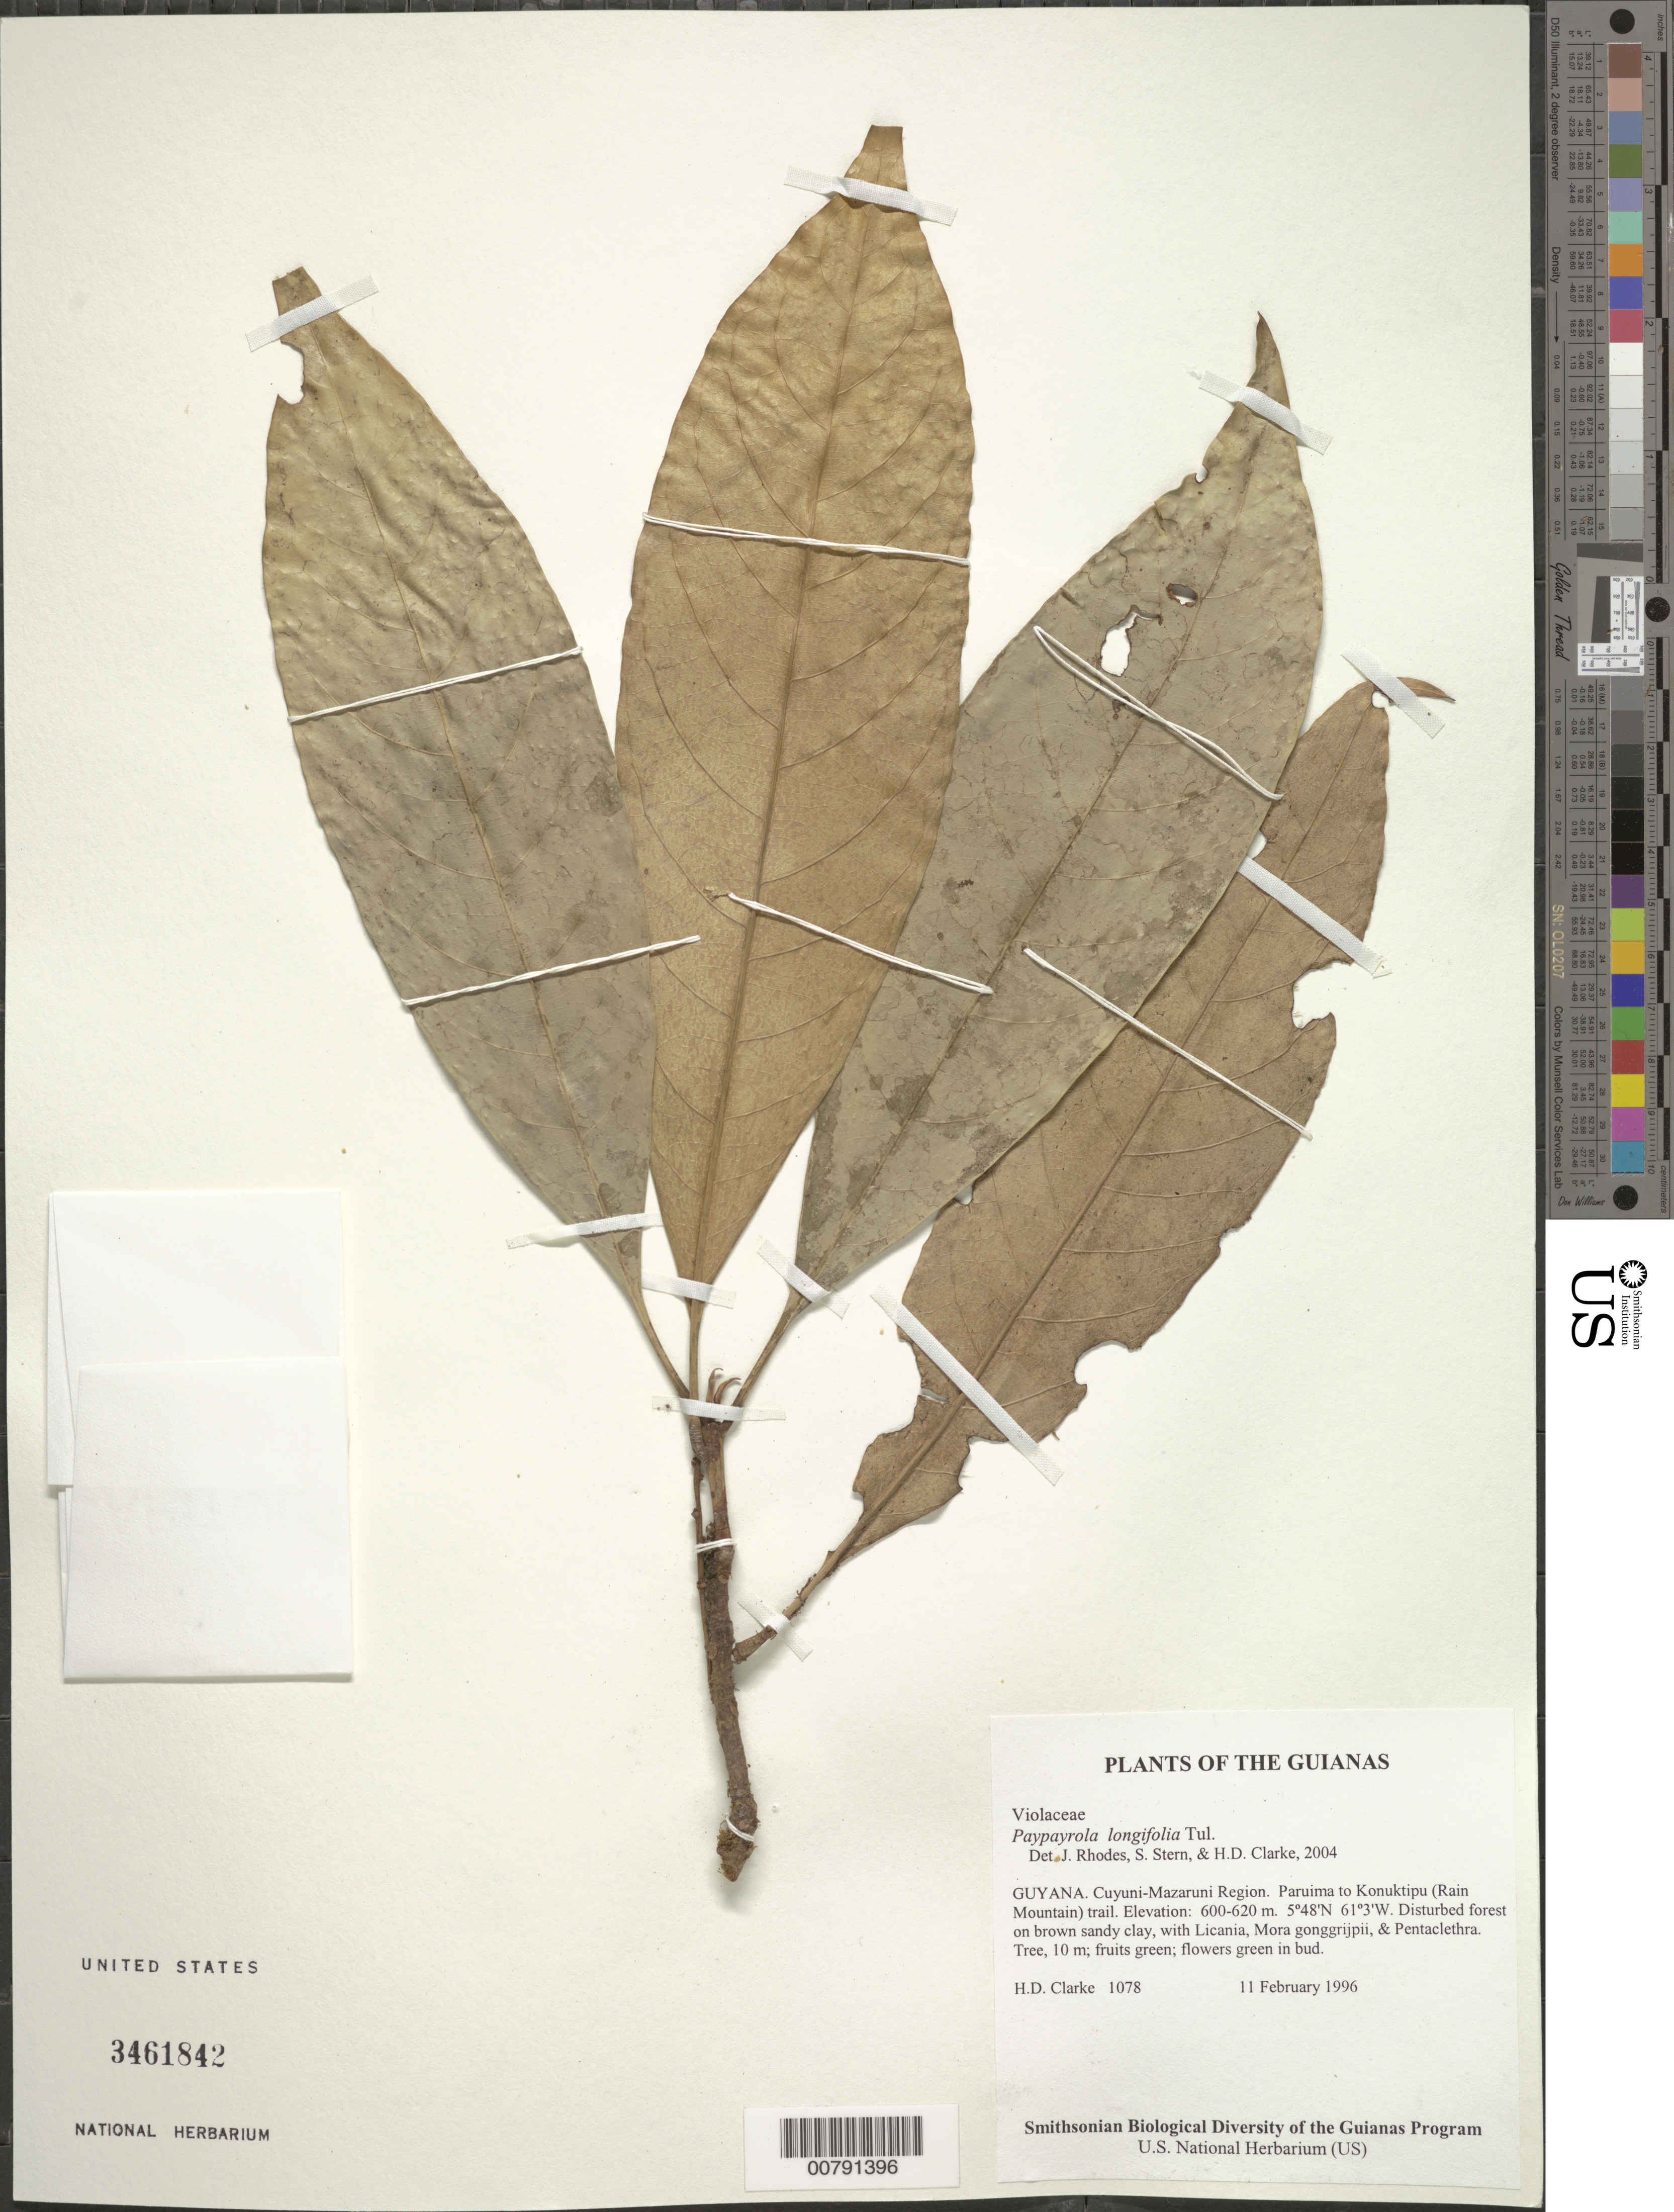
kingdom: Plantae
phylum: Tracheophyta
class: Magnoliopsida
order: Malpighiales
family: Violaceae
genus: Paypayrola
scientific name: Paypayrola longifolia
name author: Tul.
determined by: Clarke, H. D.; Rhodes, J.; Stern, S. R.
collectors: H. D. Clarke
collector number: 1078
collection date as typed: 11 February 1996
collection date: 1996-02-11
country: Guyana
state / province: Cuyuni-Mazaruni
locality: Paruima to Konuktipu (Rain Mountain) trail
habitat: Disturbed forest on brown sandy clay, with Licania, Mora gonggrijpii, & Pentaclethra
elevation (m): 600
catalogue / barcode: US 3461842